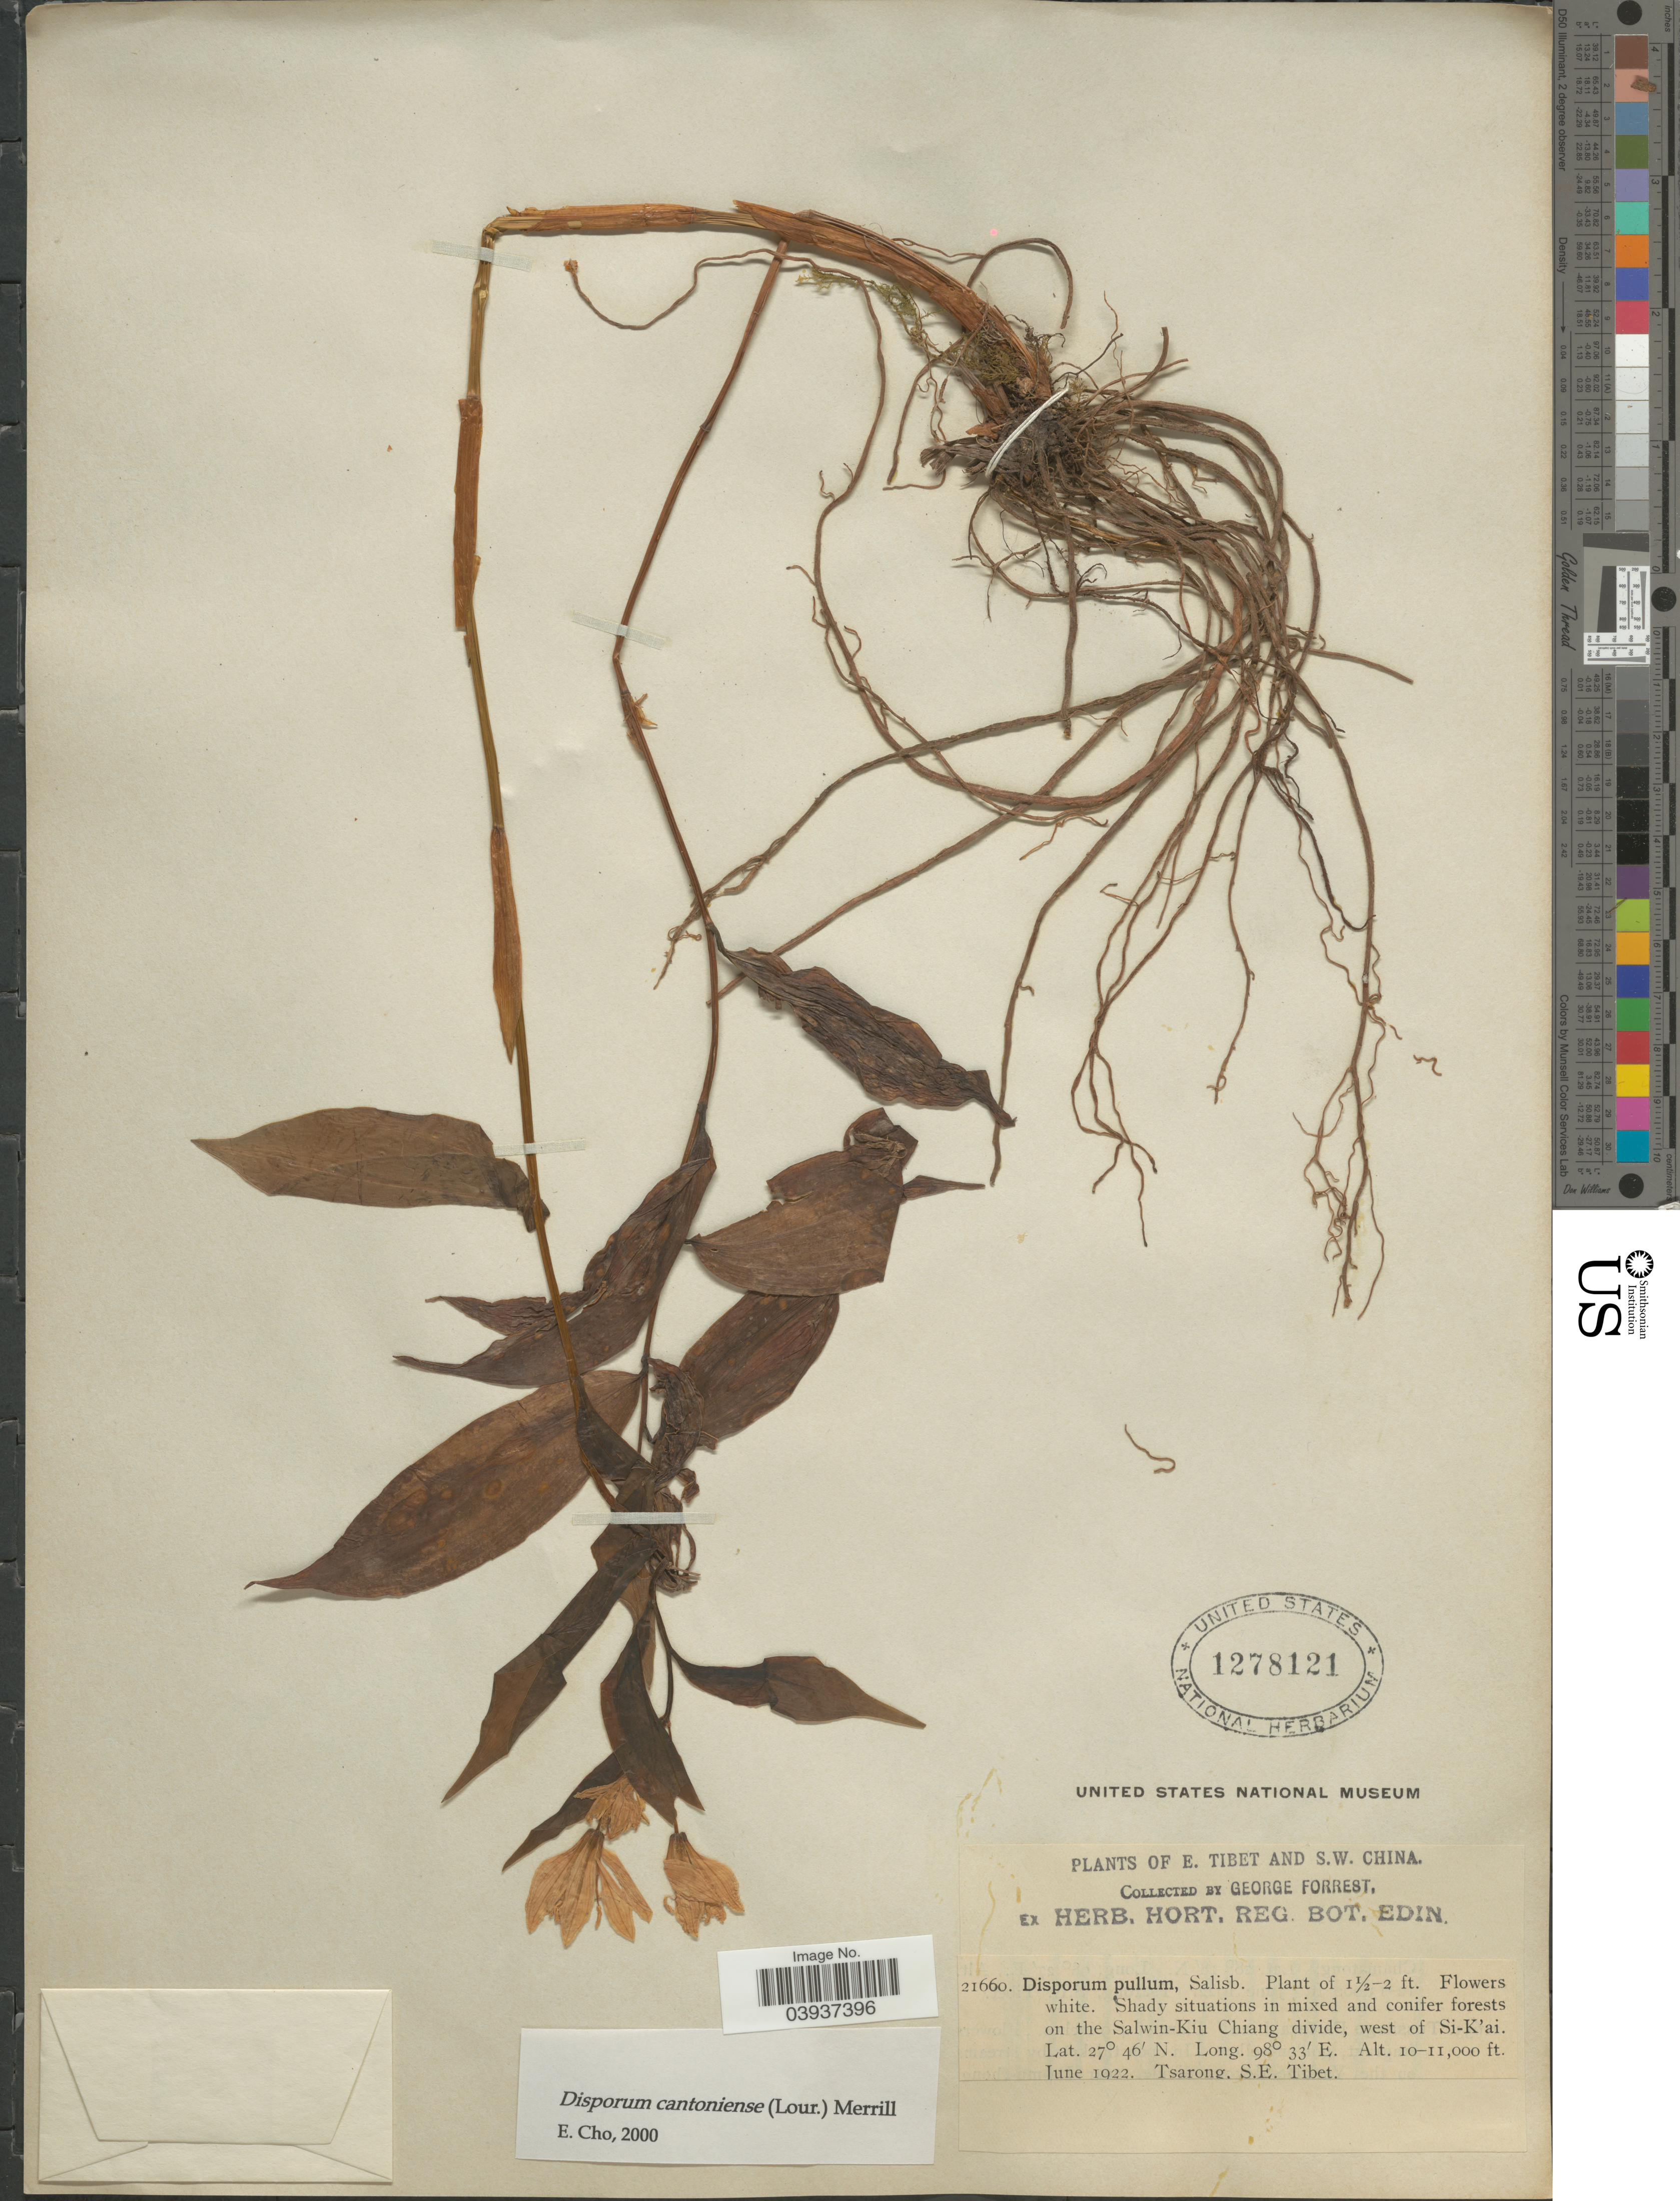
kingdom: Plantae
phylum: Tracheophyta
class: Liliopsida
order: Liliales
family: Colchicaceae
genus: Disporum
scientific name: Disporum cantoniense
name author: (Lour.) Merr.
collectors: G. Forrest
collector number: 21660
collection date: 1922-06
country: China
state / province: Xizang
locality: E. Tibet. Conifer forests on the Salwin-Kiu Chiang divide, west of Si-K'ai.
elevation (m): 3048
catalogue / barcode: US 1278121